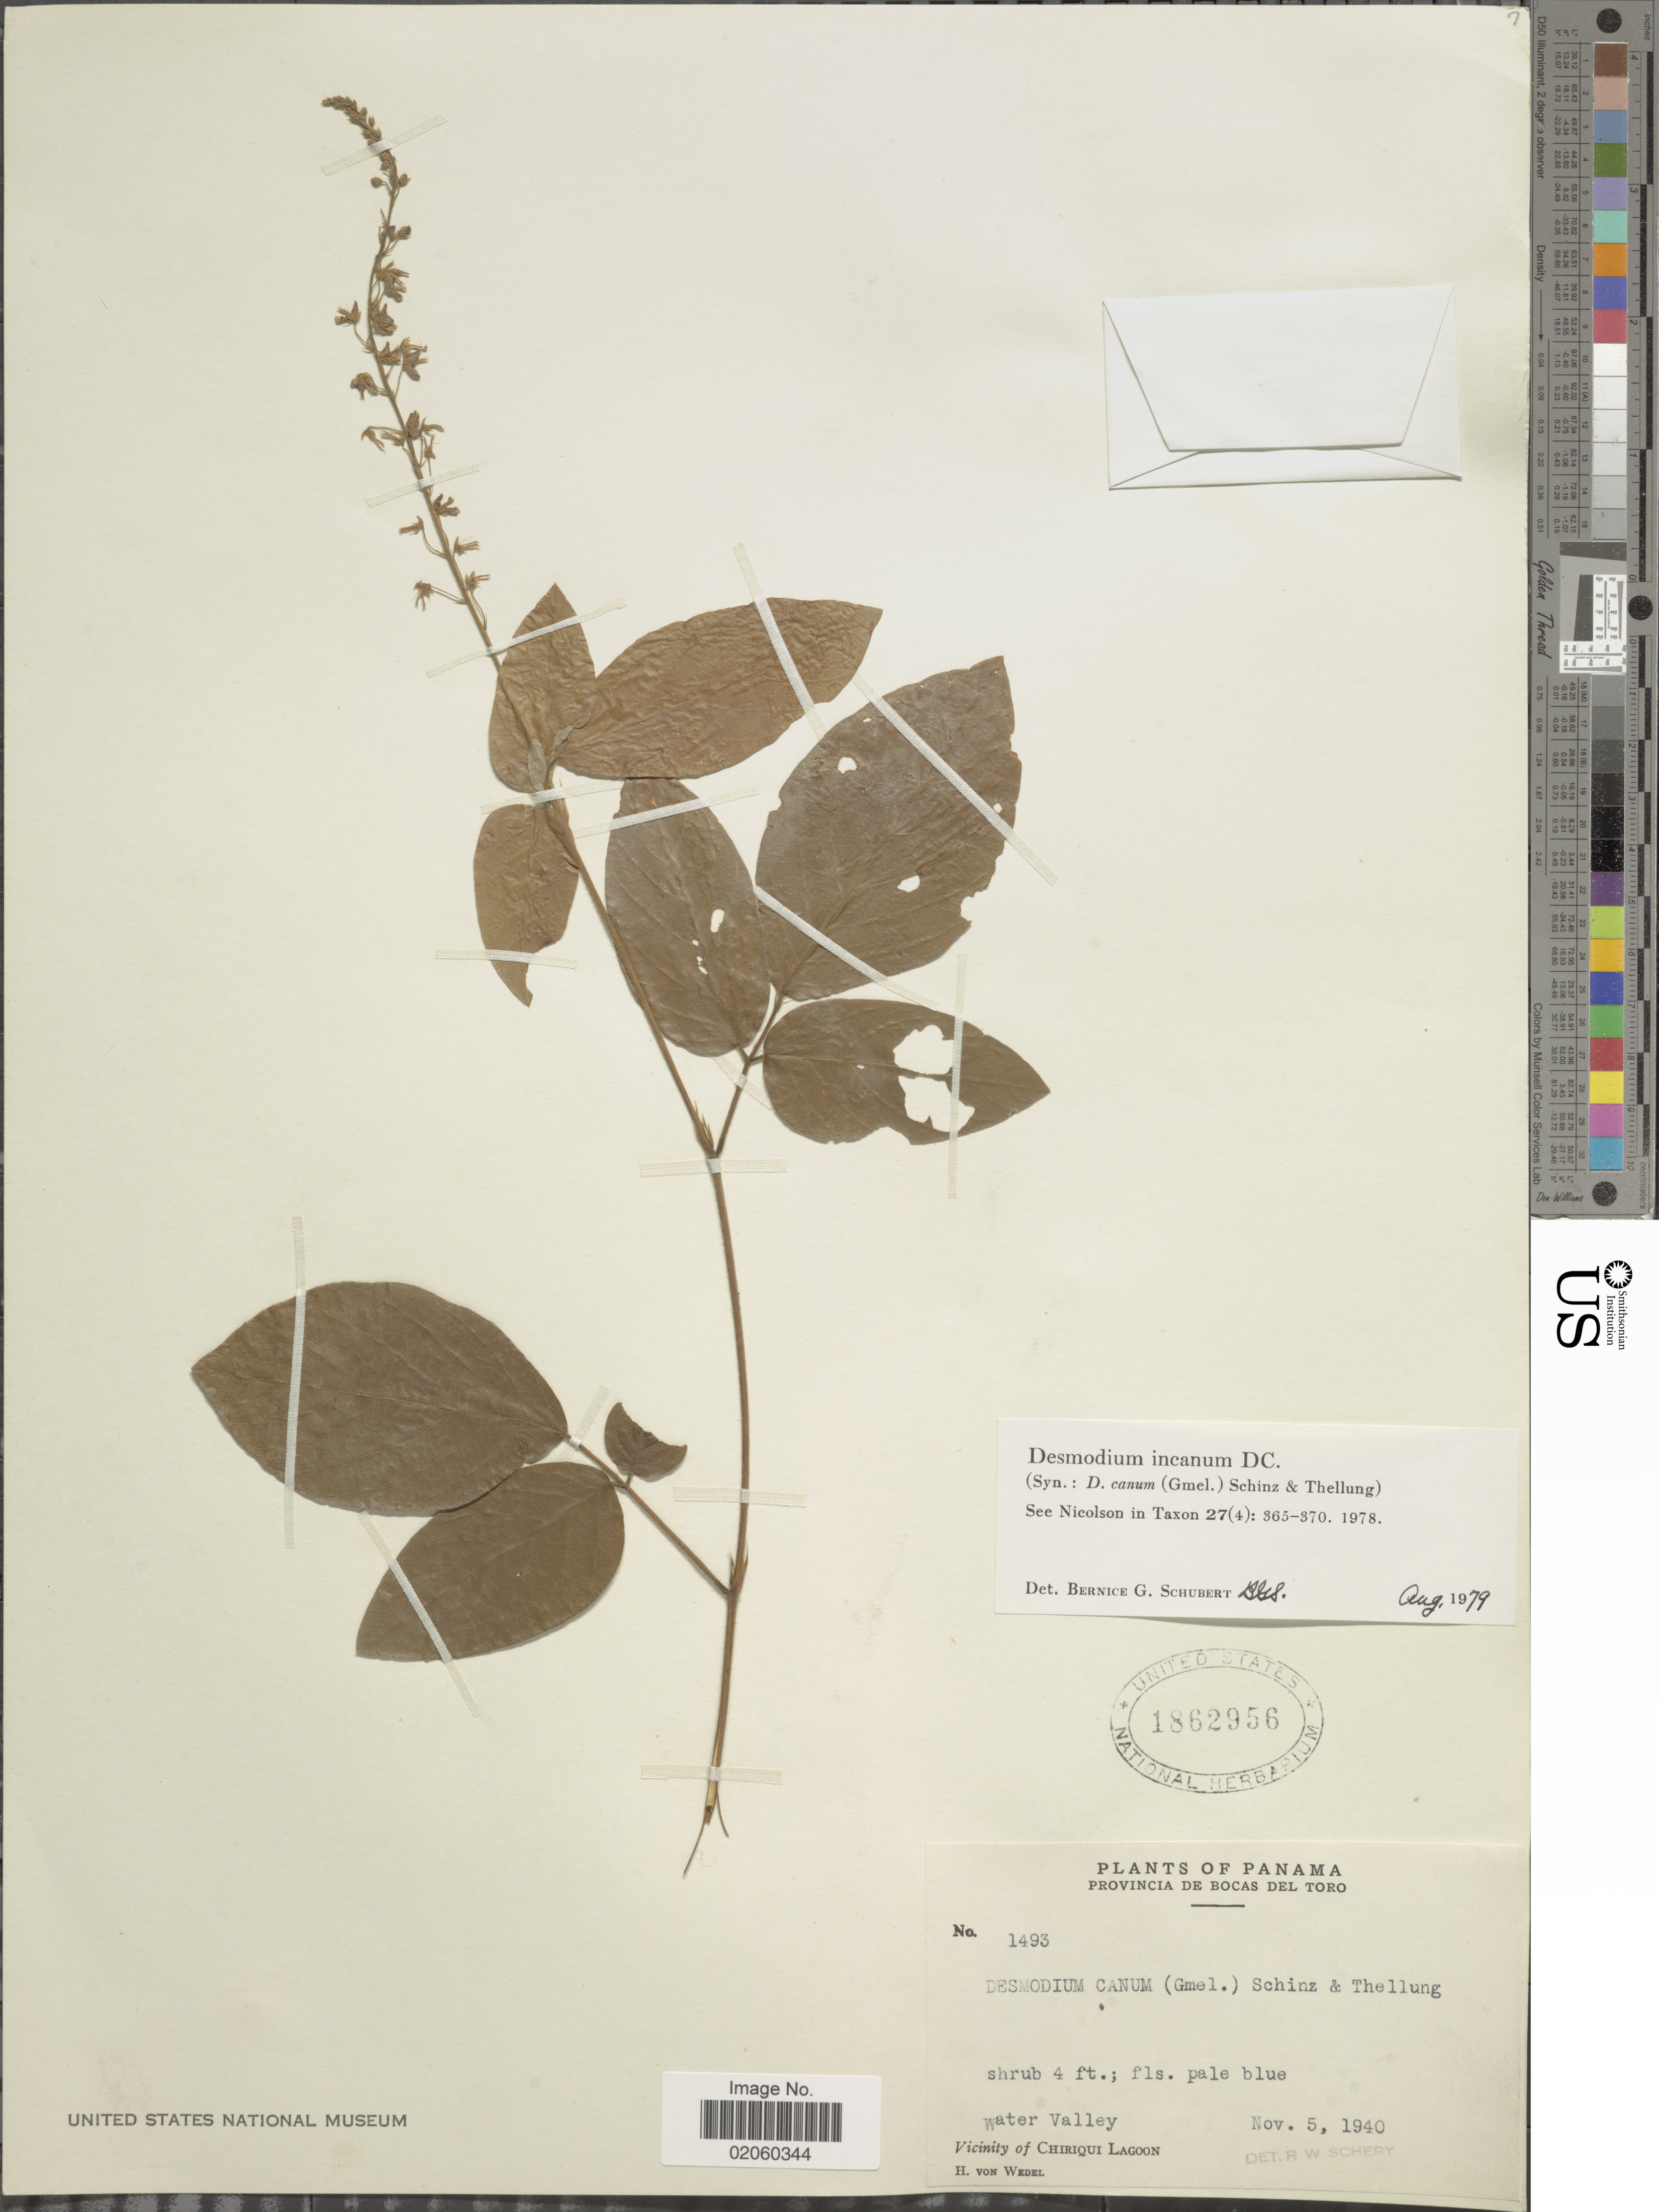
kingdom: Plantae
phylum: Tracheophyta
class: Magnoliopsida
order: Fabales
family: Fabaceae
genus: Desmodium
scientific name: Desmodium incanum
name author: (Sw.) DC.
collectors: H. von Wedel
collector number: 1493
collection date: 1940-11-05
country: Panama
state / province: Bocas del Toro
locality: Water Valley, Viicnity Of Chiriqui Lagoon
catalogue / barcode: US 1862956